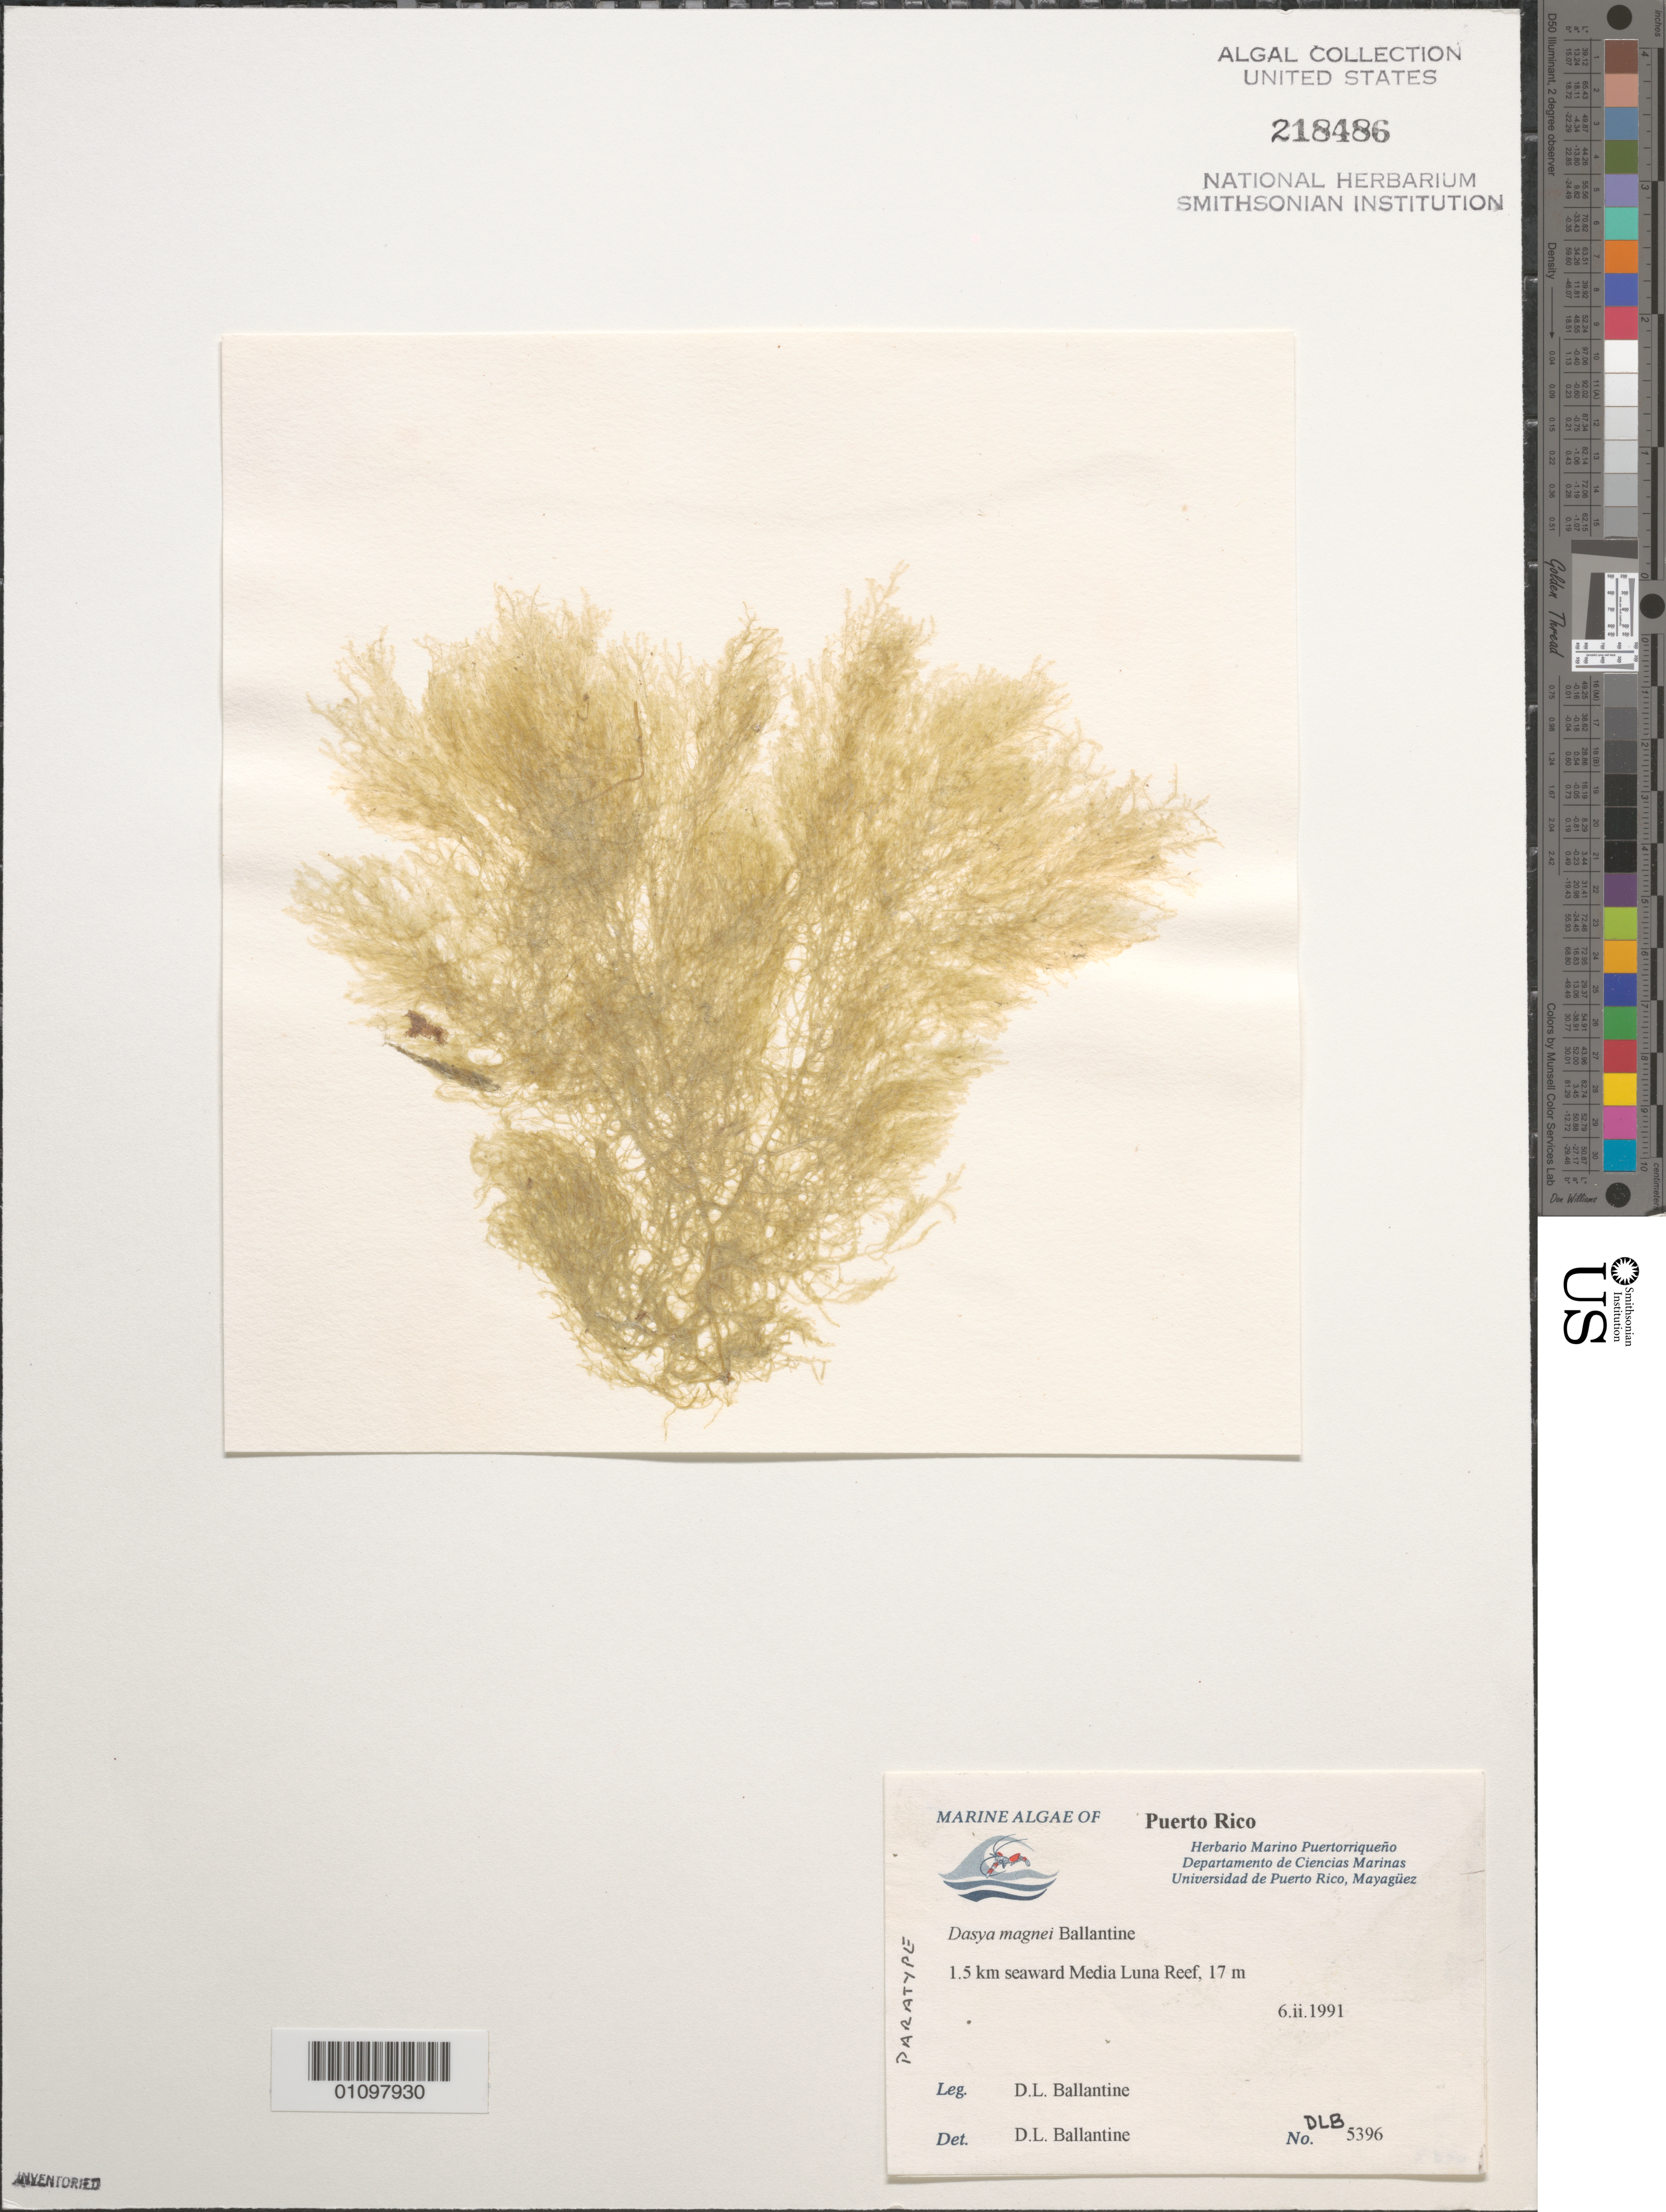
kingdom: Plantae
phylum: Rhodophyta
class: Florideophyceae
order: Ceramiales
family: Dasyaceae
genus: Dasya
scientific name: Dasya magnei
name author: D.L. Ballant.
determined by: Ballantine, D. L.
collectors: D.L. Ballantine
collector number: DLB 5396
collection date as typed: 06 Feb 1991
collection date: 1991-02-06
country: Puerto Rico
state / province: Lajas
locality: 1.5 km seaward Media Luna Reef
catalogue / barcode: US 218486